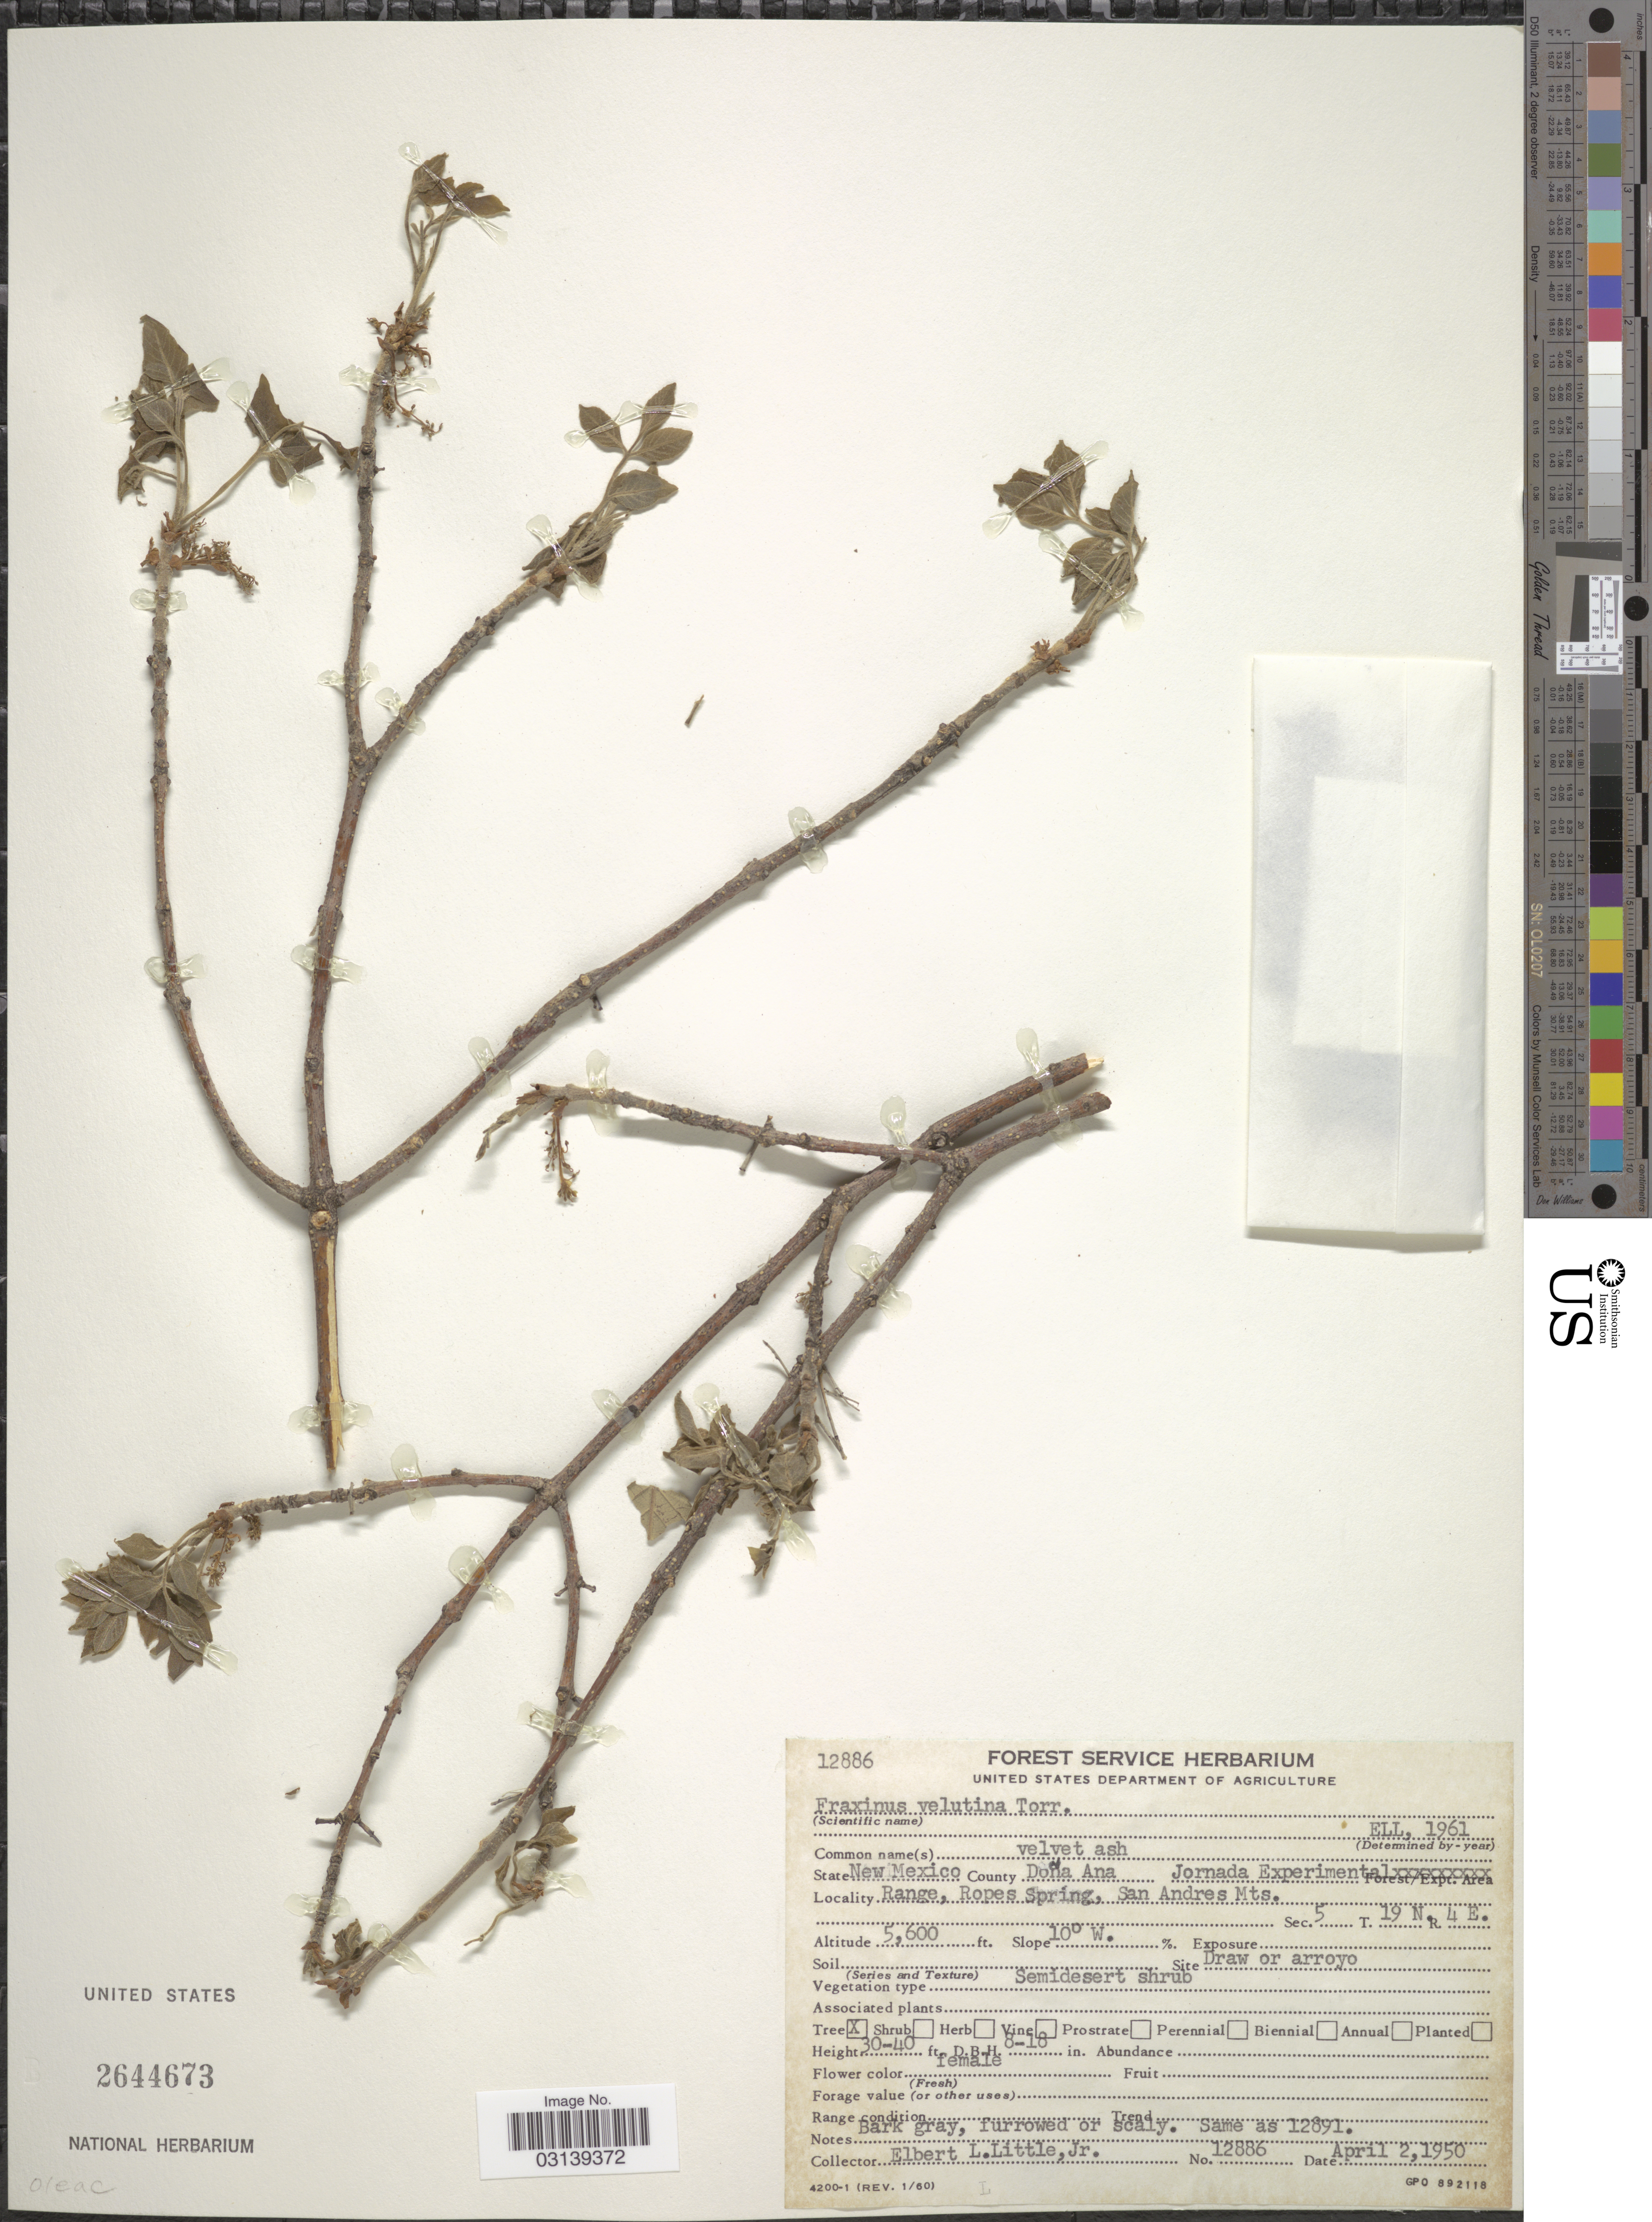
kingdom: Plantae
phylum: Tracheophyta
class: Magnoliopsida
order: Lamiales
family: Oleaceae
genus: Fraxinus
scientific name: Fraxinus velutina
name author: Torr.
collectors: E. L. Little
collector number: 12886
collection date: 1950-04-02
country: United States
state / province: New Mexico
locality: County Dona Ana, Jornada Experimental, Range, Ropes Spring, San Andres Mts. Sec. 5 T. 19N. R. 4 E.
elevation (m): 1707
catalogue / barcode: US 2644673